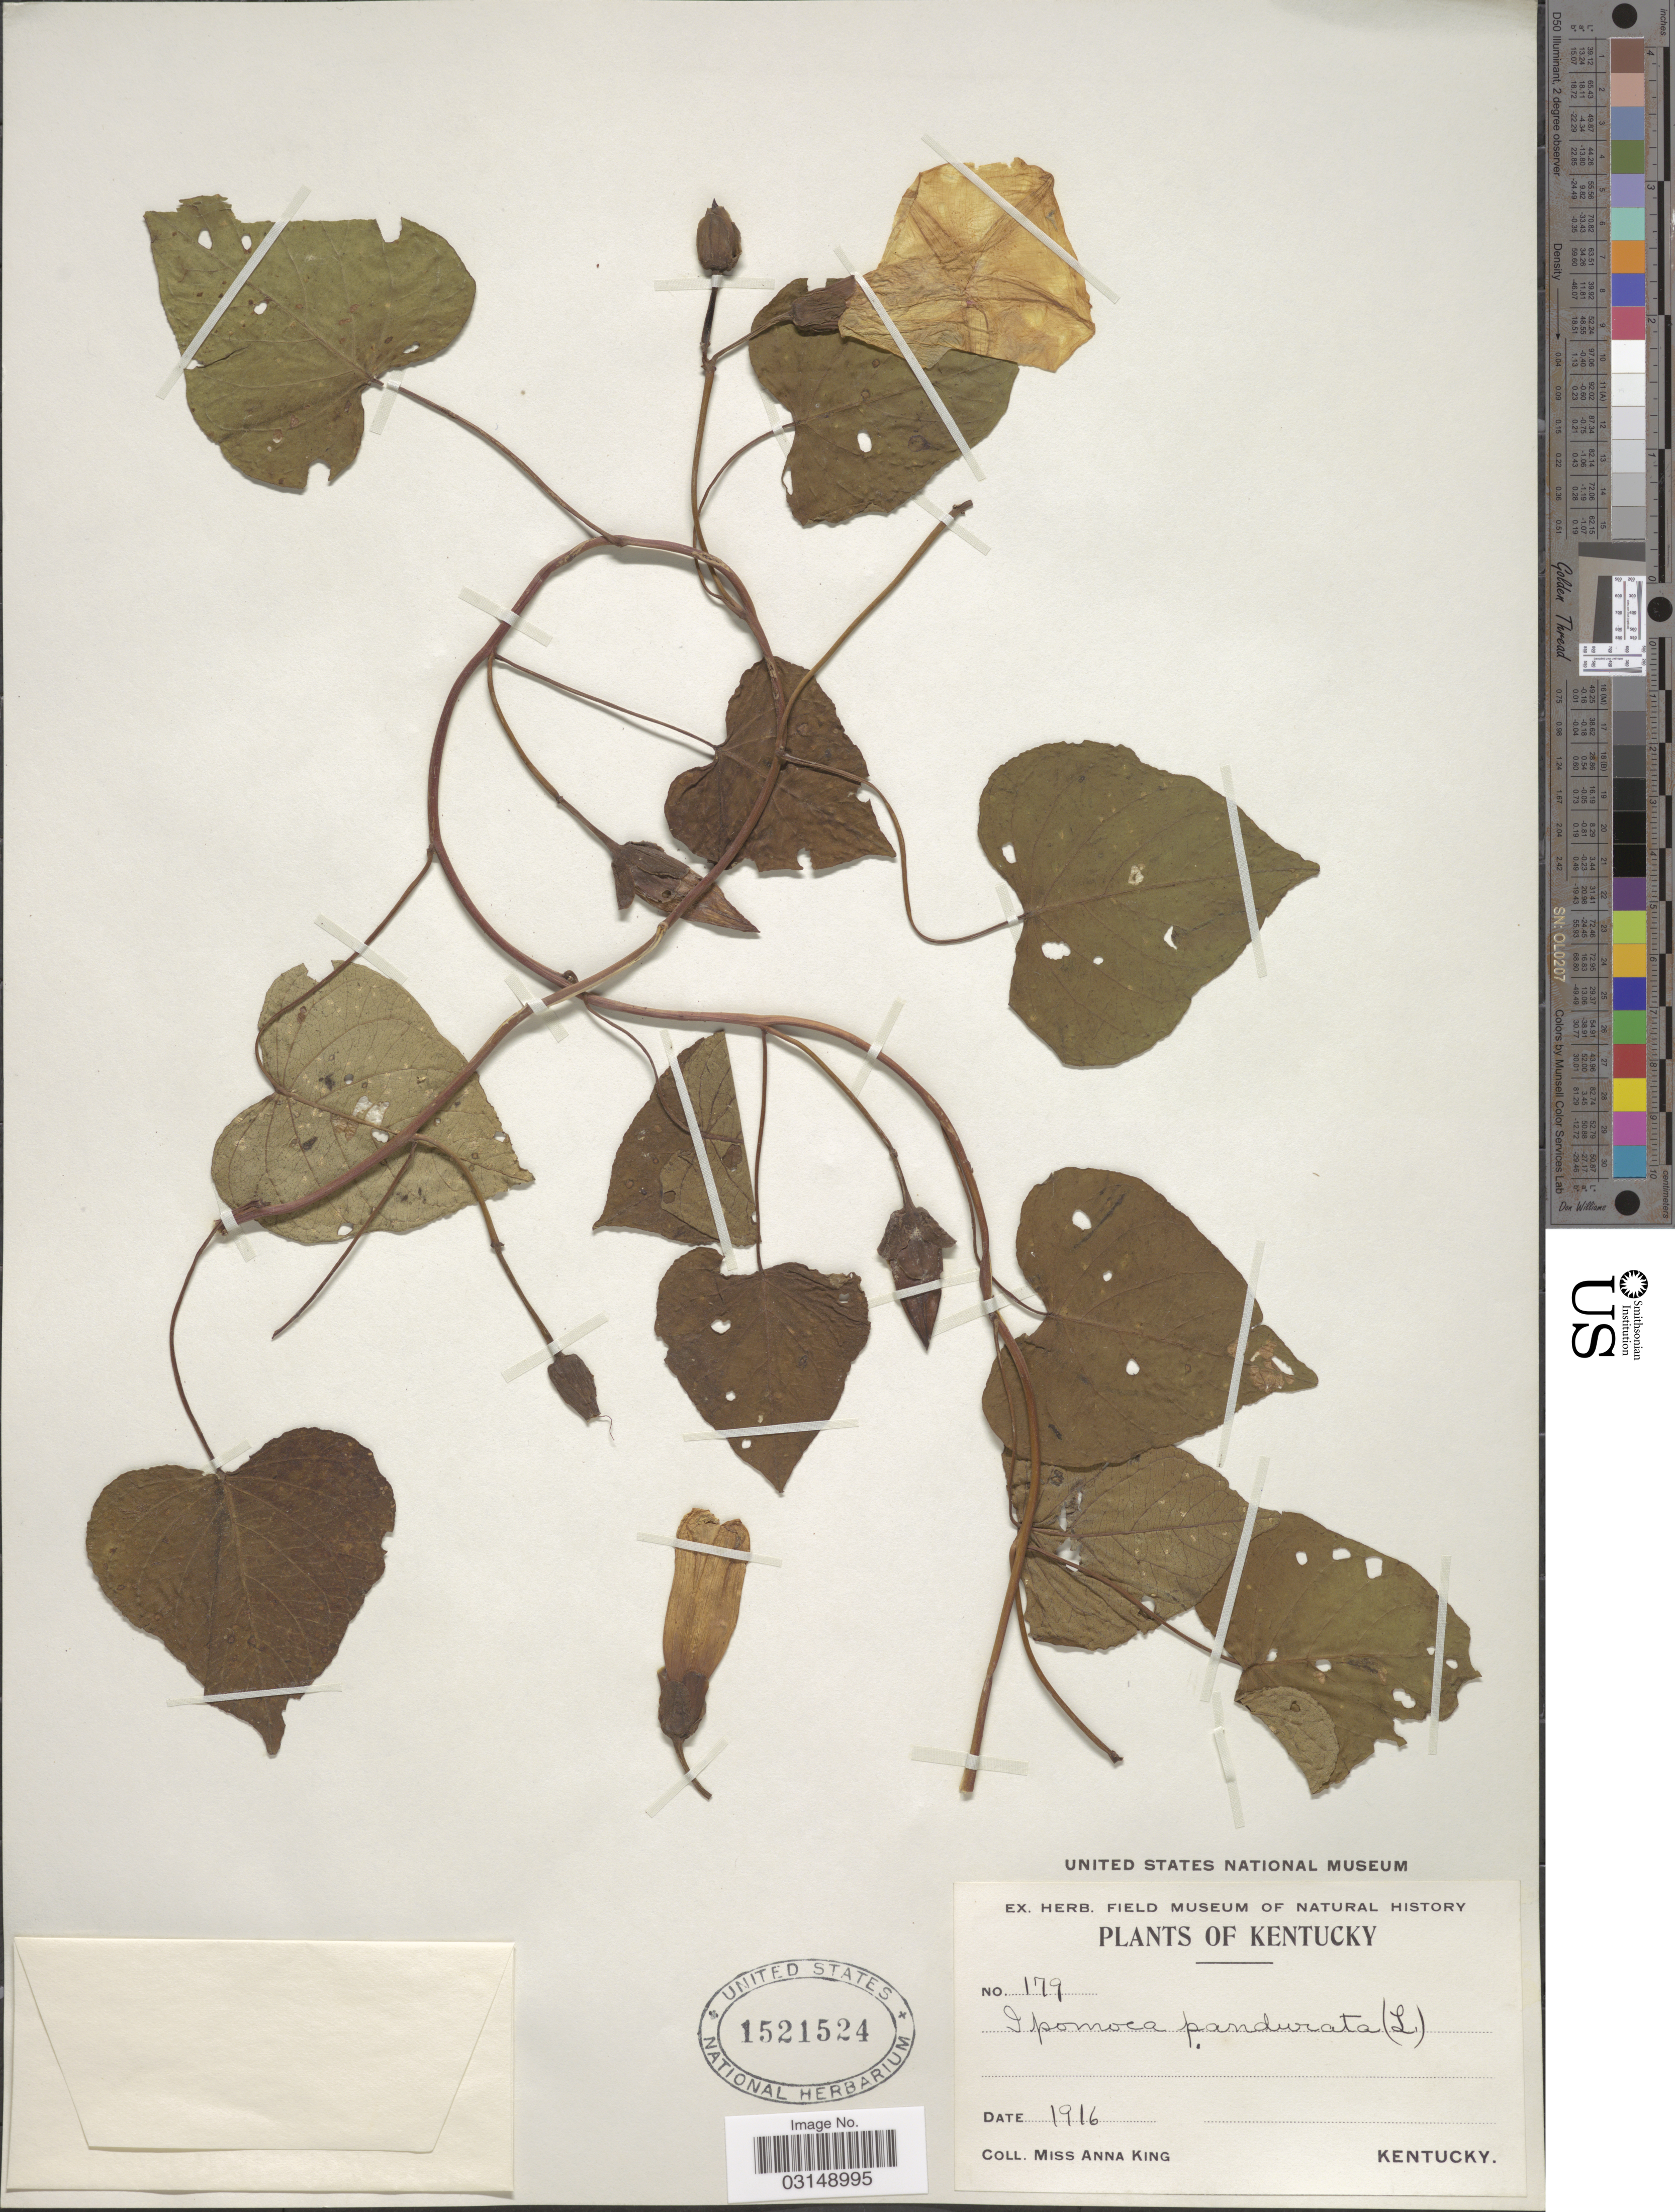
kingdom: Plantae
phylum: Tracheophyta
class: Magnoliopsida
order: Solanales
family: Convolvulaceae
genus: Ipomoea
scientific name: Ipomoea pandurata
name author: (L.) G. Mey.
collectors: A. King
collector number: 179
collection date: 1916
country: United States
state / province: Kentucky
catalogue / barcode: US 1521524